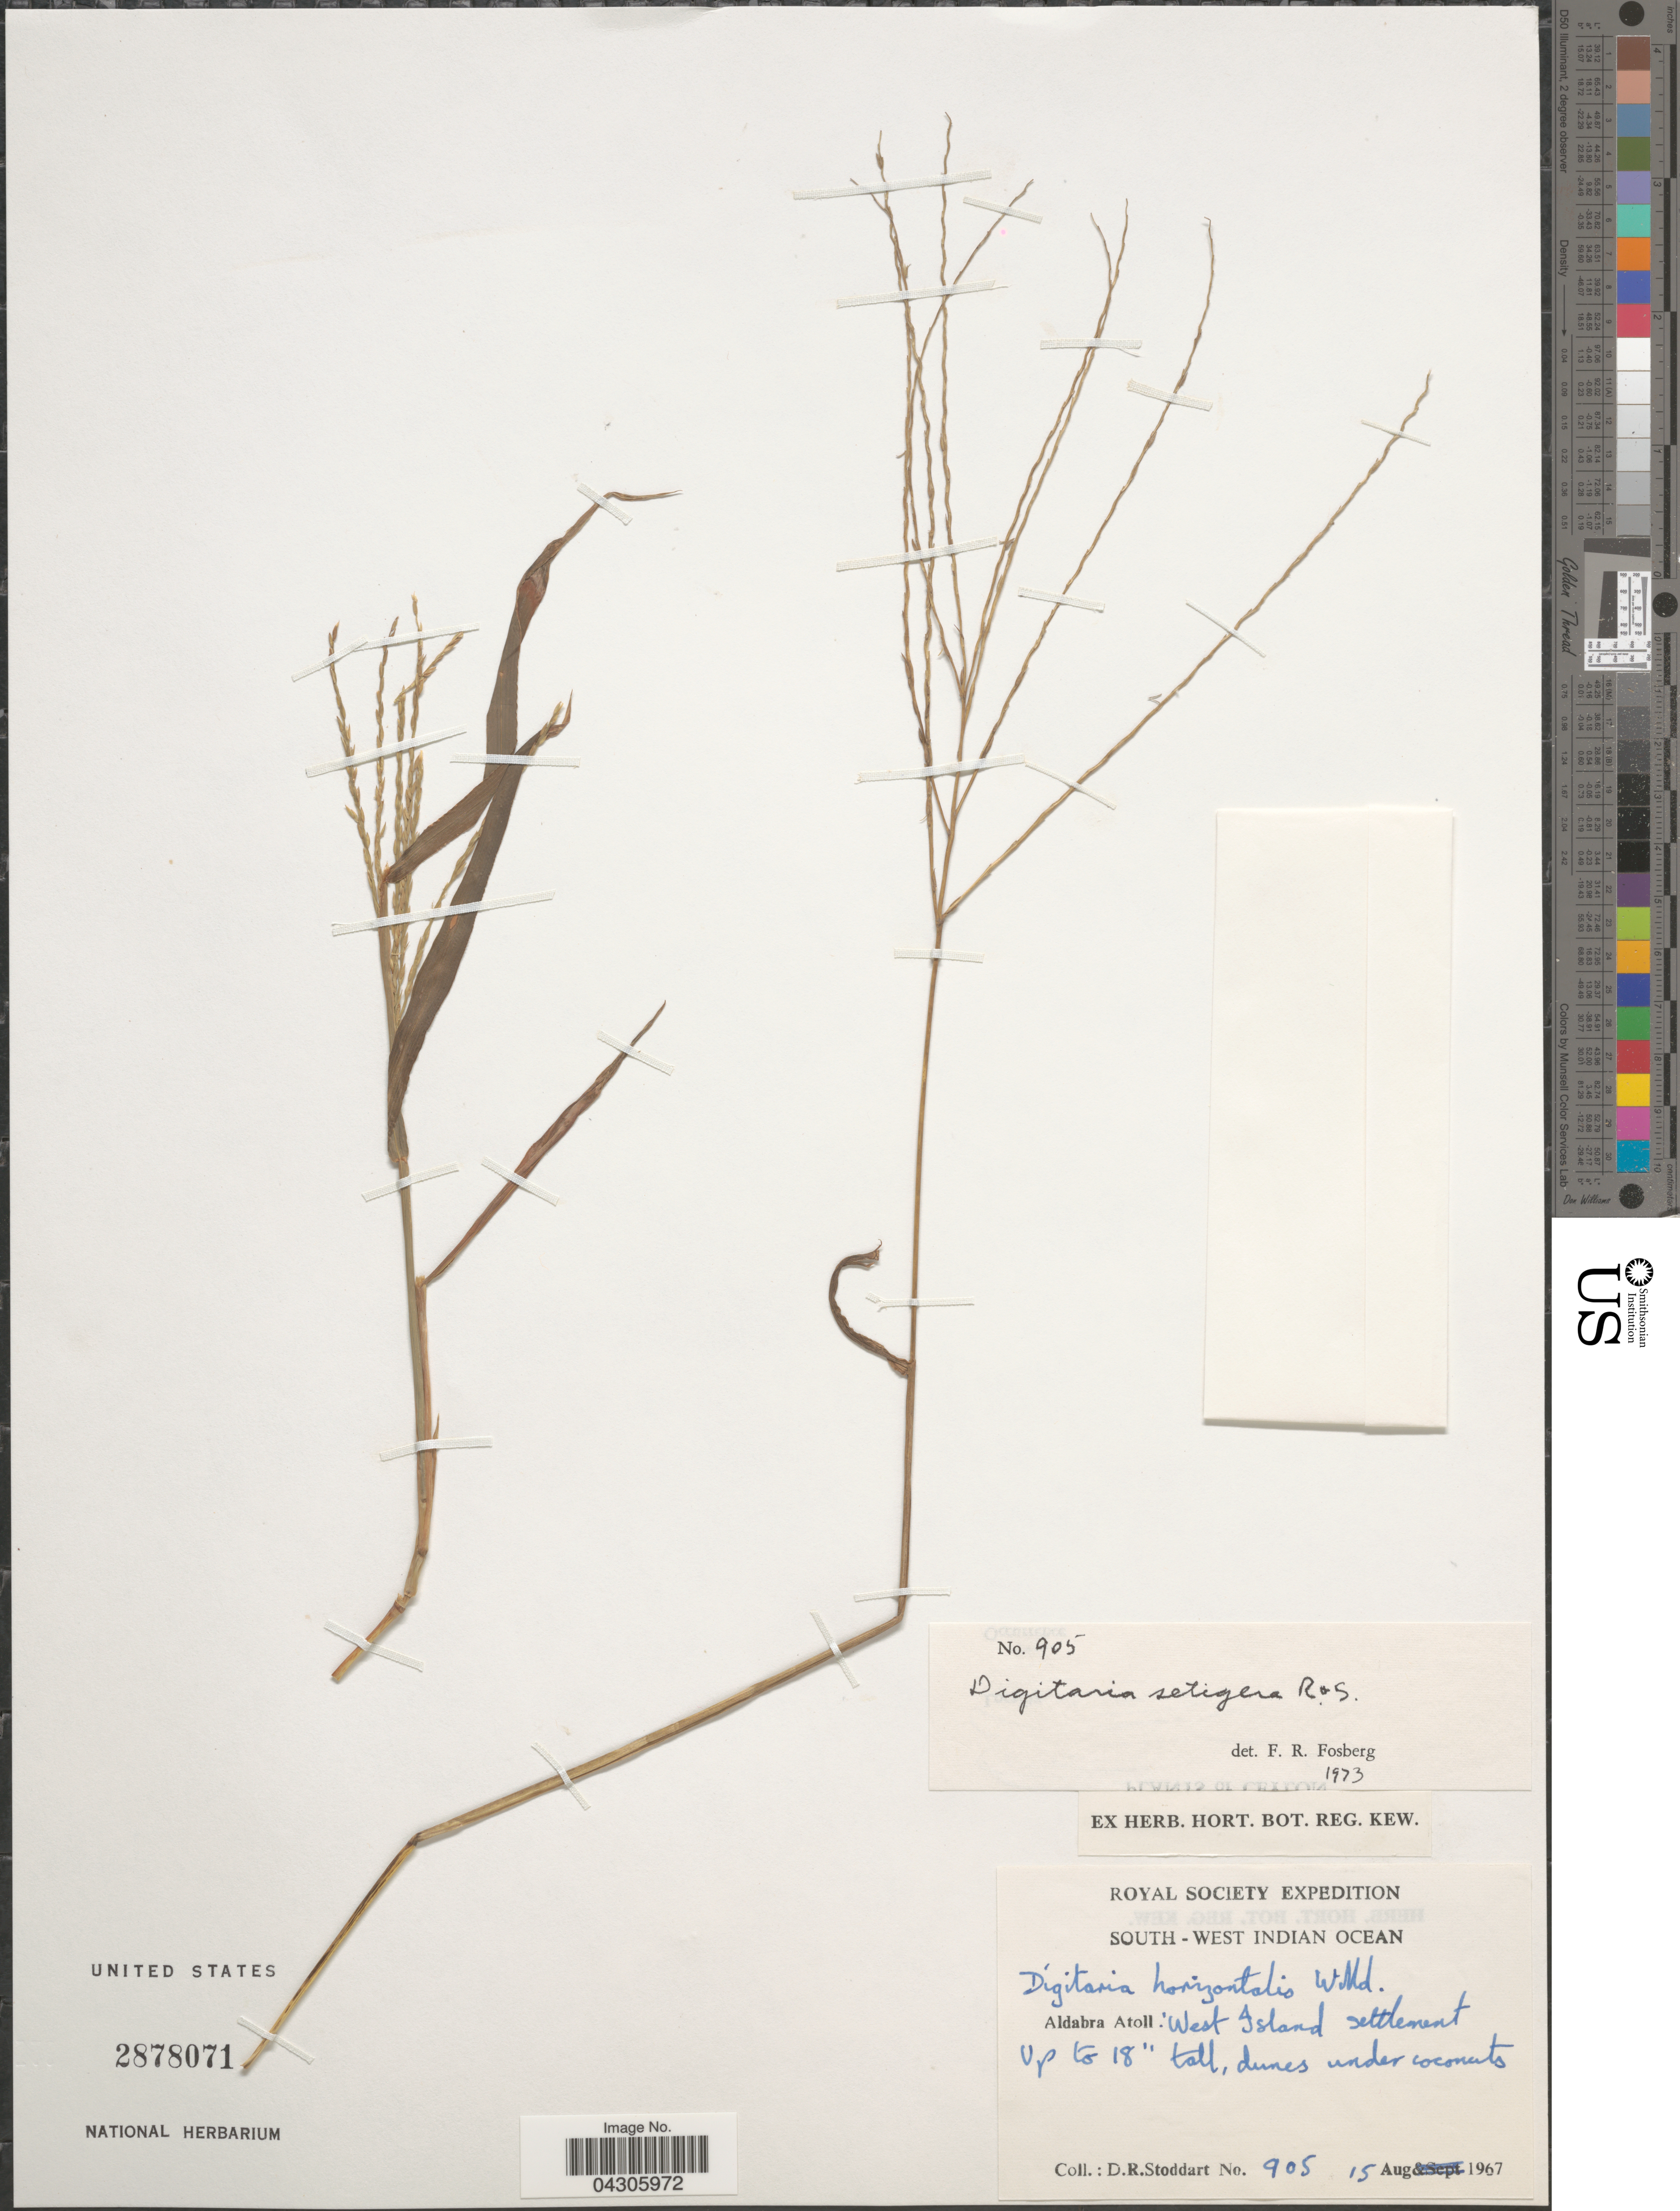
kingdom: Plantae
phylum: Tracheophyta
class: Liliopsida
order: Poales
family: Poaceae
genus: Digitaria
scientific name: Digitaria setigera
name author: Roth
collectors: D. R. Stoddart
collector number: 905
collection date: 1967-08-15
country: Seychelles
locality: Royal Society Expedition. South-West Indian Ocean. Aldabra Atoll. West Island settlement.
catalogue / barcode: US 2878071